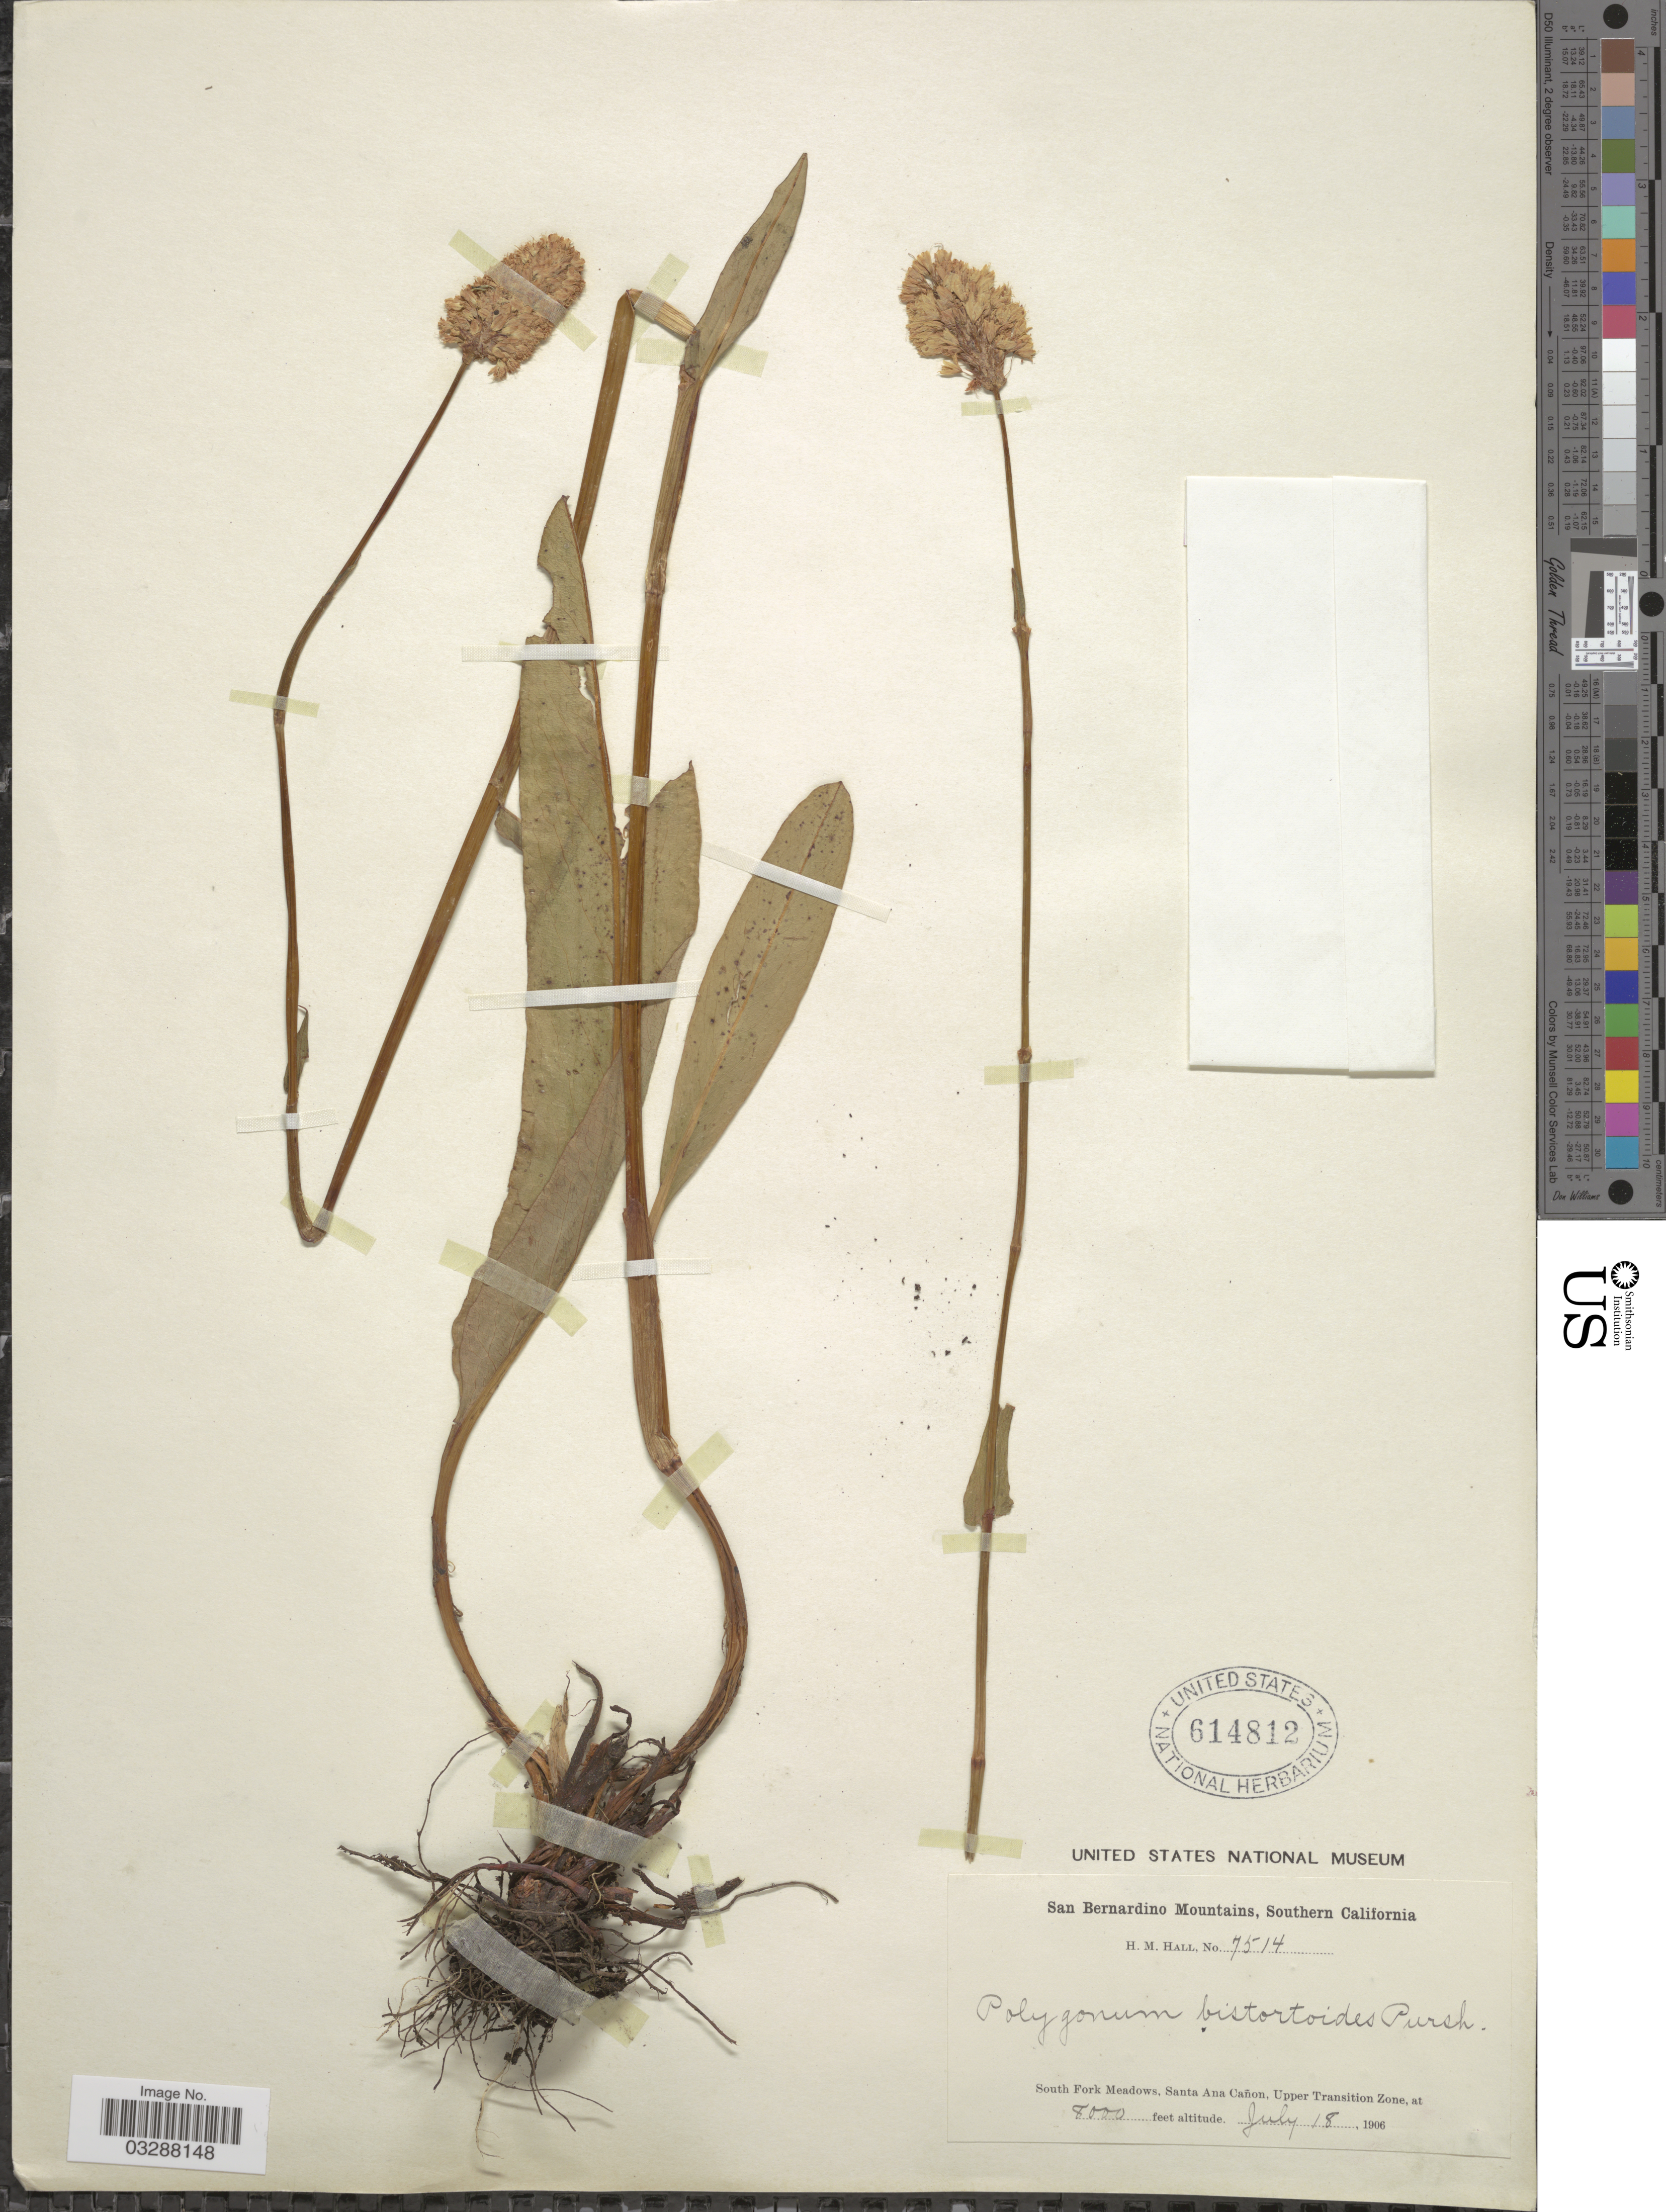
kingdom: Plantae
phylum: Tracheophyta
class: Magnoliopsida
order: Caryophyllales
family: Polygonaceae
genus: Bistorta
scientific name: Bistorta bistortoides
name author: (Pursh) Small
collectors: H. M. Hall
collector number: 7514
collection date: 1906-07-18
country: United States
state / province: California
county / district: San Bernardino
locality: San Bernardino Mountains, Southern California. South Fork Meadows, Santa Ana Cañon, Upper Transition Zone.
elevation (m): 2438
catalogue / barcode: US 614812